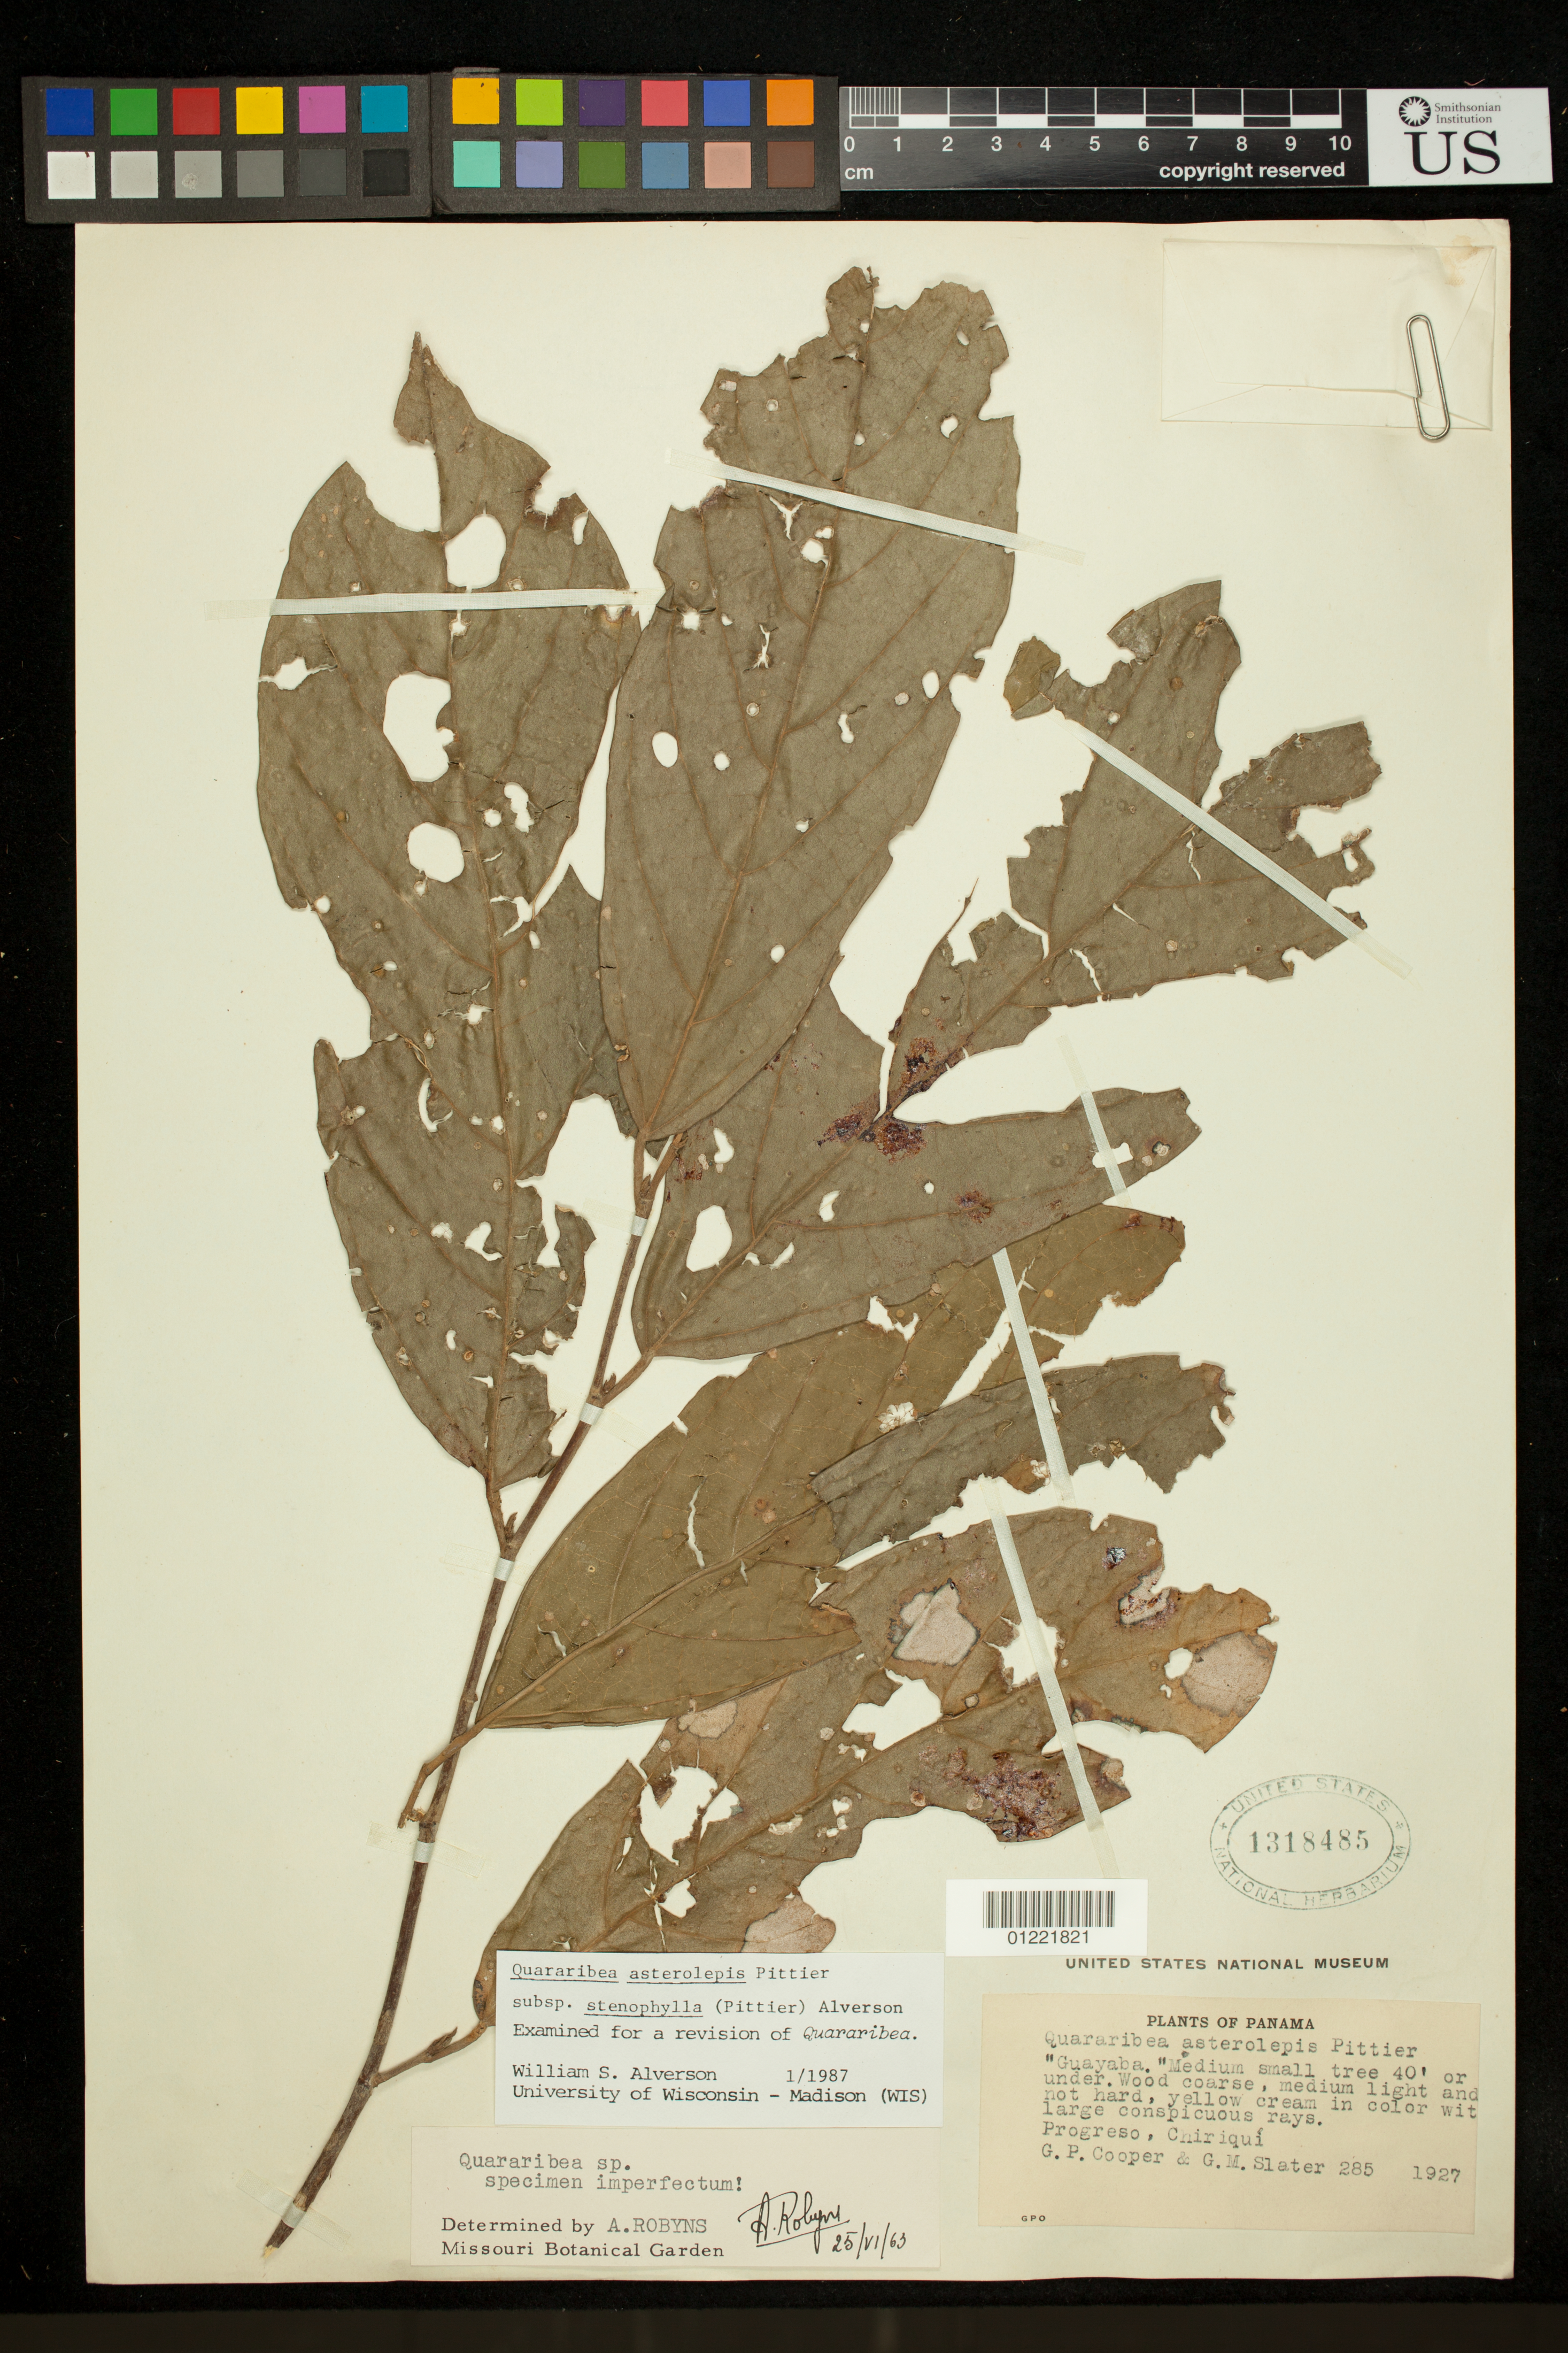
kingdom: Plantae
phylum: Tracheophyta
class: Magnoliopsida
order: Malvales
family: Malvaceae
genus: Quararibea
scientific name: Quararibea asterolepis subsp. stenophylla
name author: W.S. Alverson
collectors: G. Cooper & G. Slater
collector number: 285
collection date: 1927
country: Panama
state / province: Chiriquí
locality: Progreso.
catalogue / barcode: US 1318485